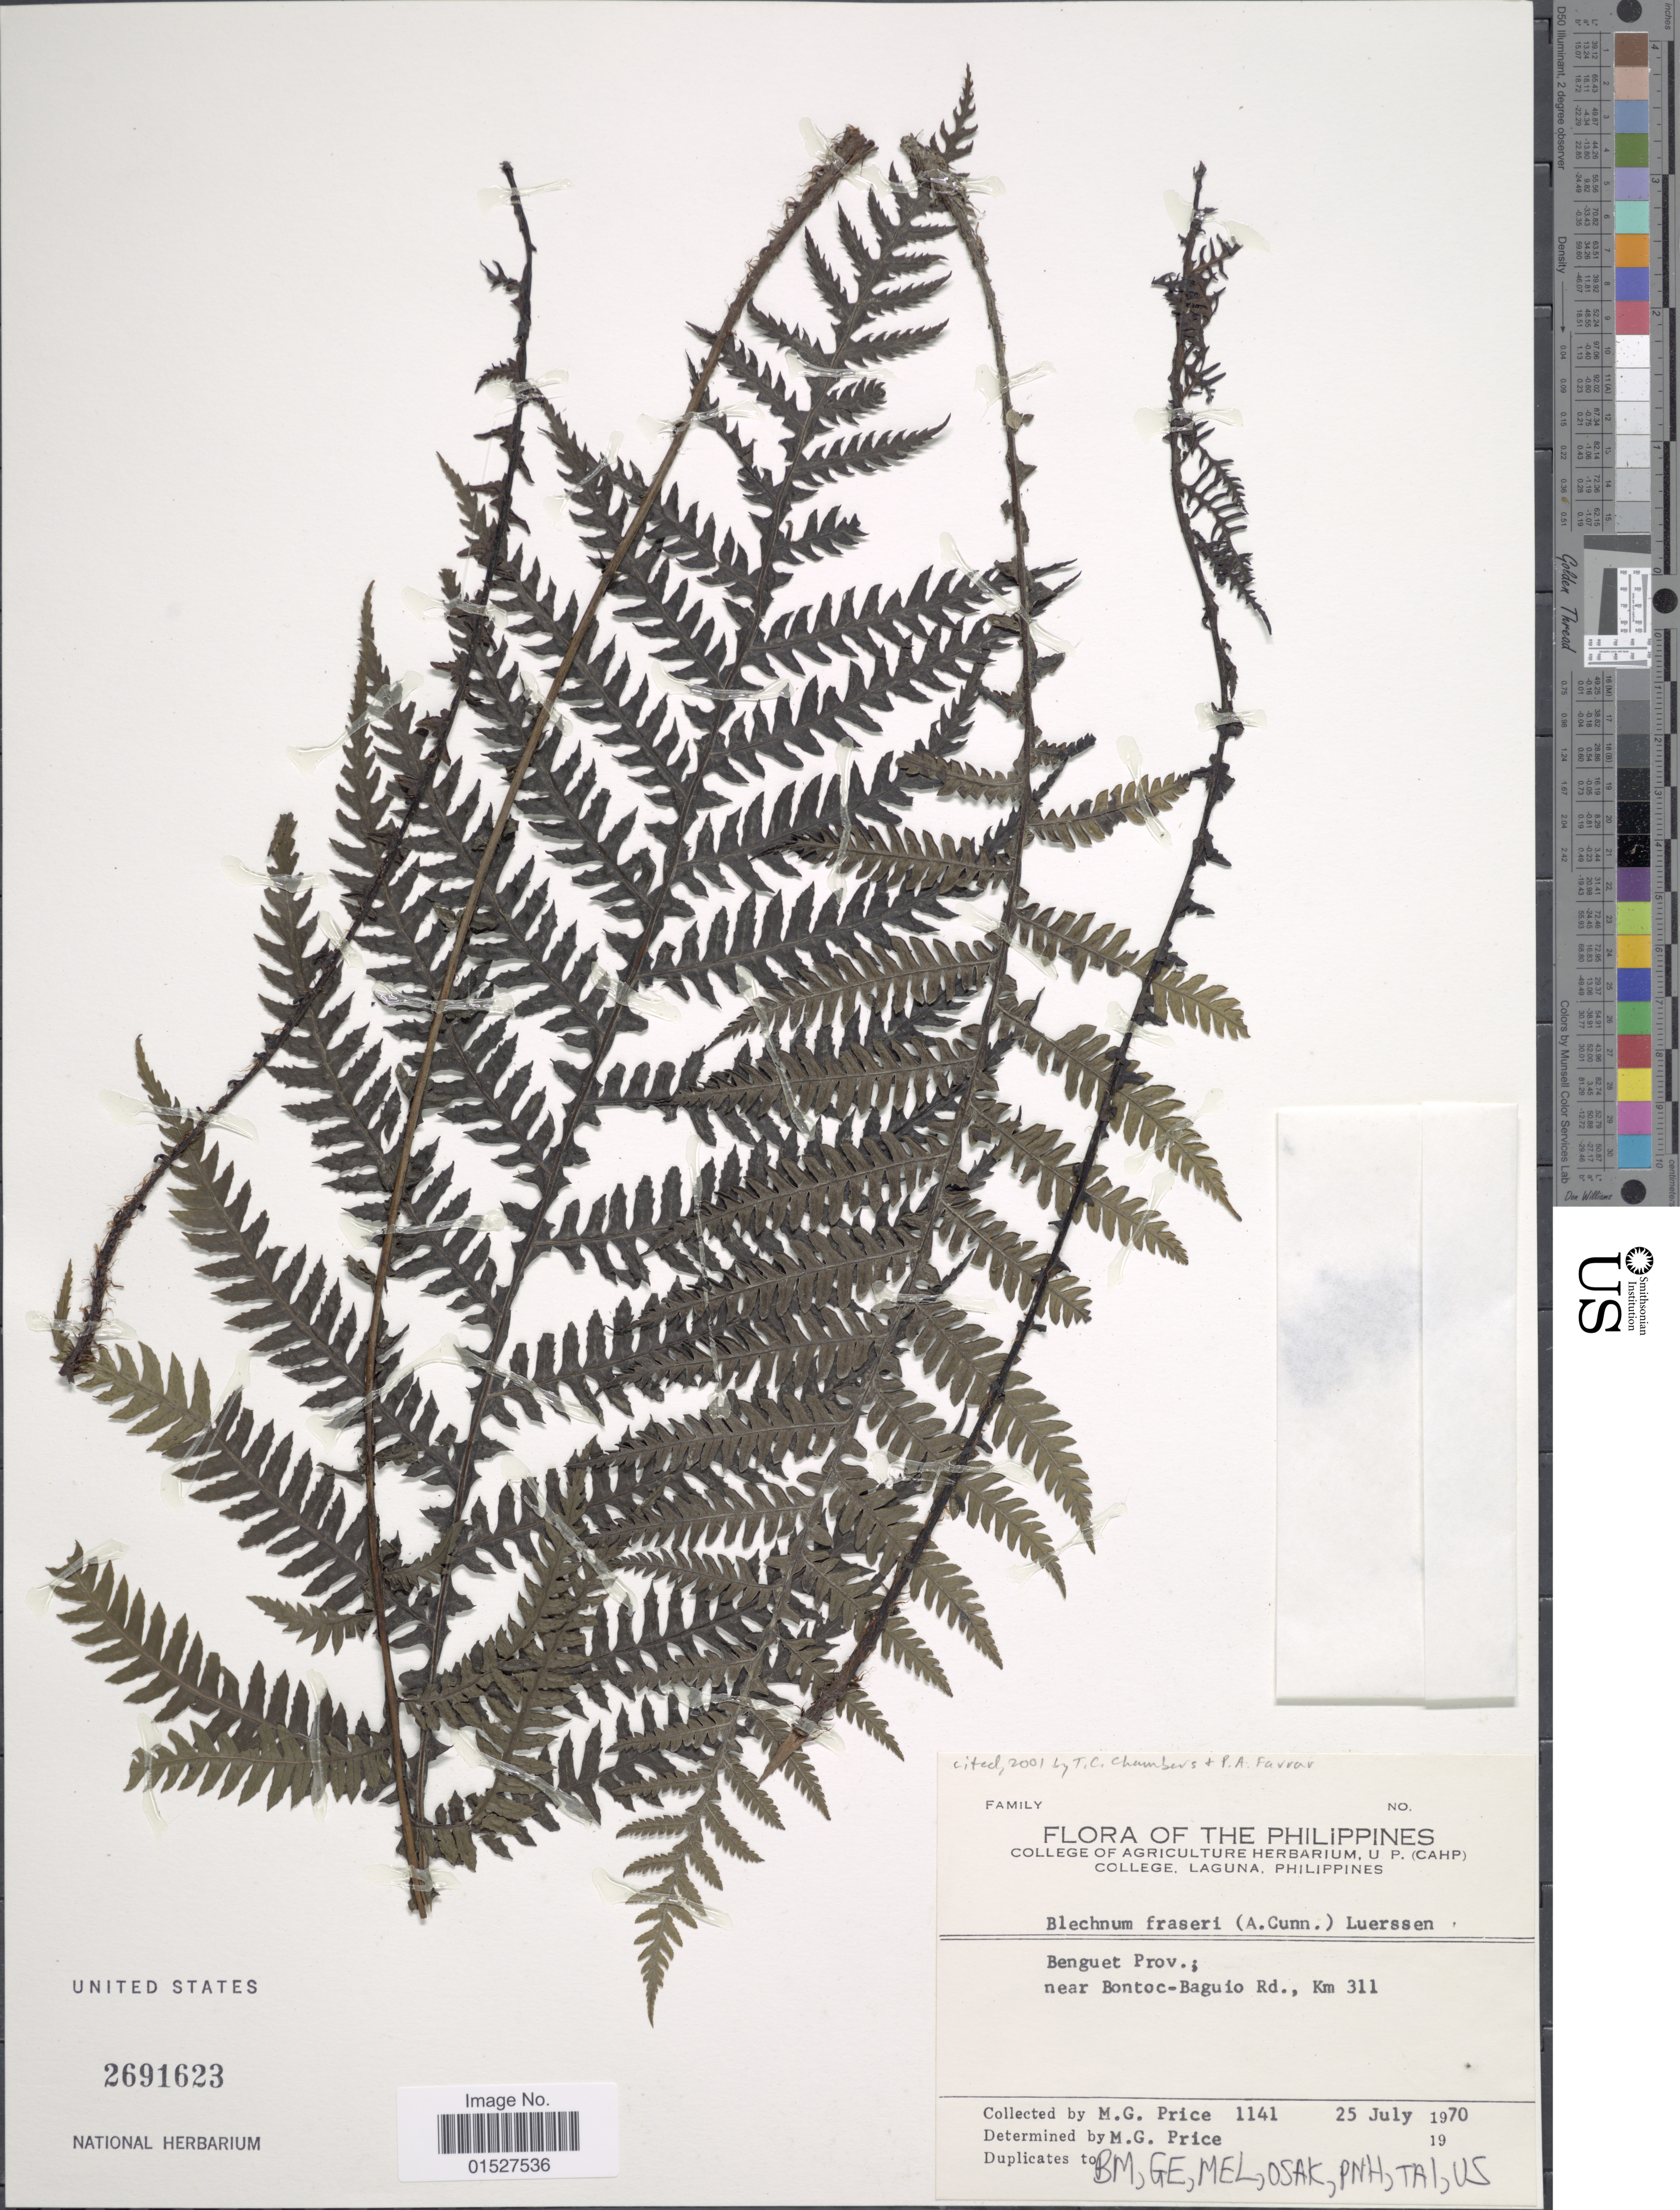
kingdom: Plantae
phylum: Tracheophyta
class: Polypodiopsida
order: Polypodiales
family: Blechnaceae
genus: Blechnum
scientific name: Blechnum fraseri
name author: (A. Cunn.) Luerss.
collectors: M. G. Price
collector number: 1141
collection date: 1970-07-25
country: Philippines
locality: Benguet Prov.; near Bontoc-Baguio Rd., Km 311.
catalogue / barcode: US 2691623